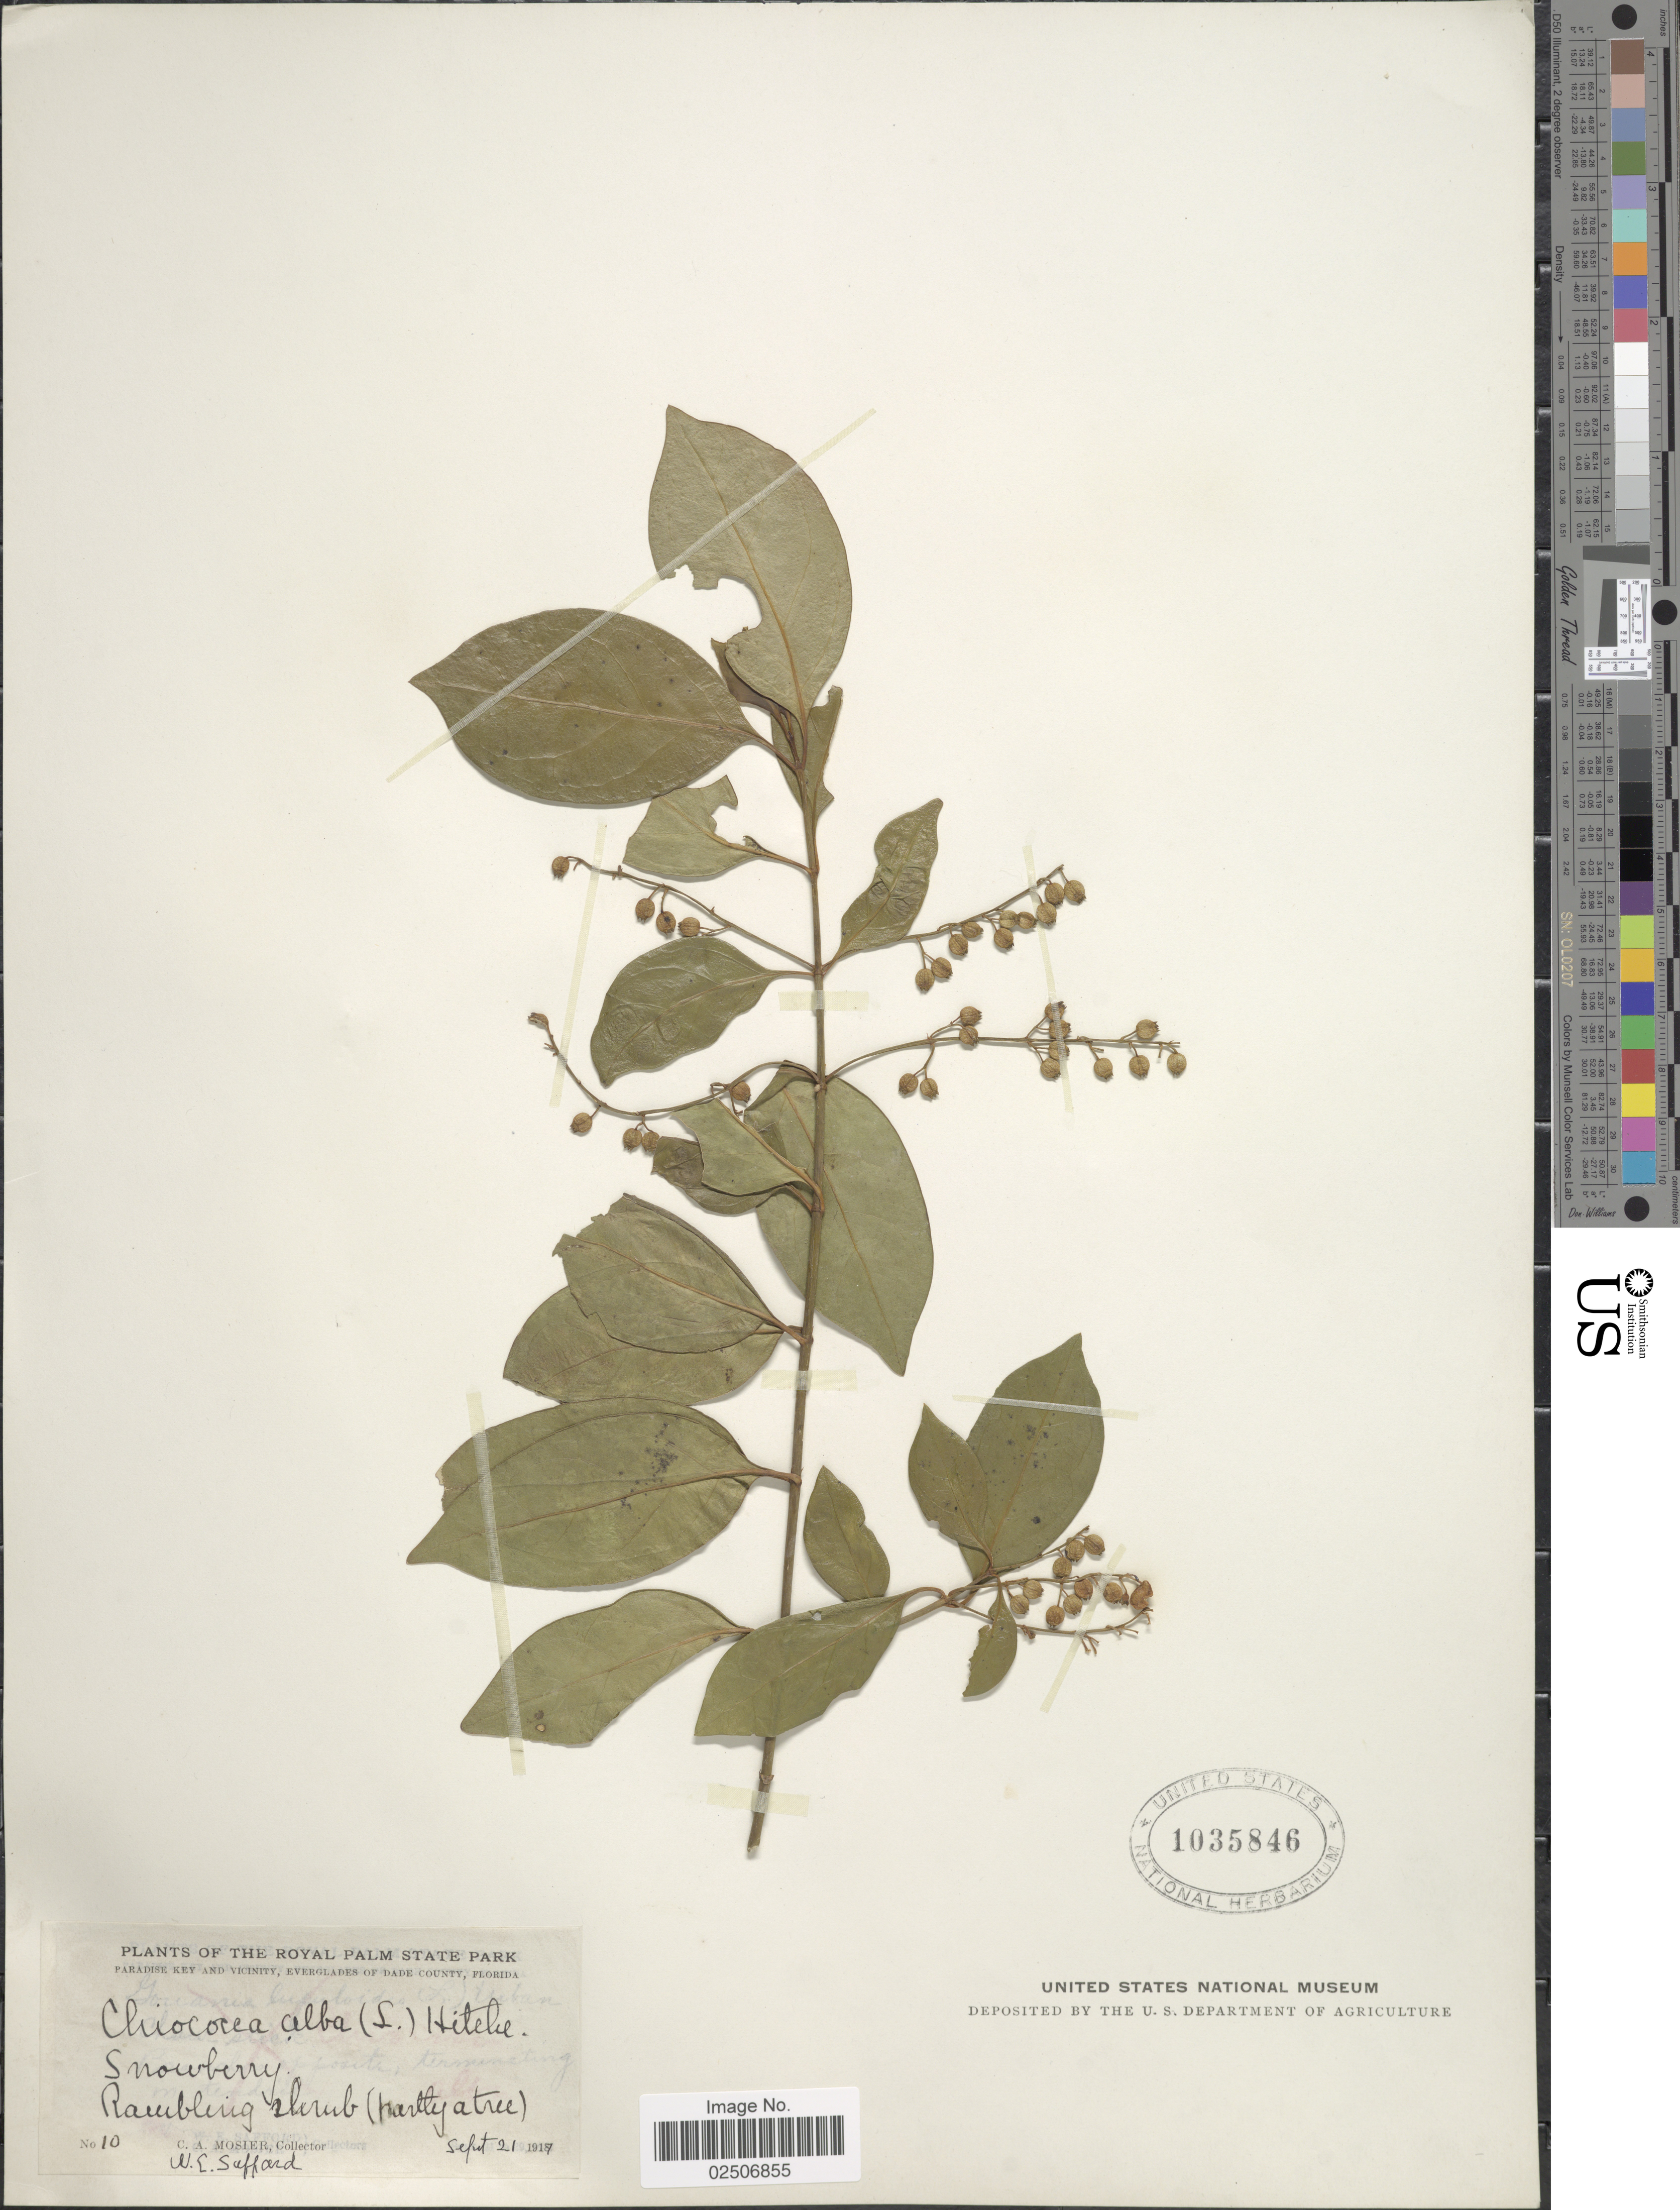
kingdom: Plantae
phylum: Tracheophyta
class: Magnoliopsida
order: Gentianales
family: Rubiaceae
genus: Chiococca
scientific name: Chiococca alba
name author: (L.) Hitchc.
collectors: C. A. Mosier & W. E. Safford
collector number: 10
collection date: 1917-09-21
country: United States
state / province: Florida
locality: Royal Palm State Park, Paradise Key and Vicinity, Everglades of Dade County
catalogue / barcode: US 1035846